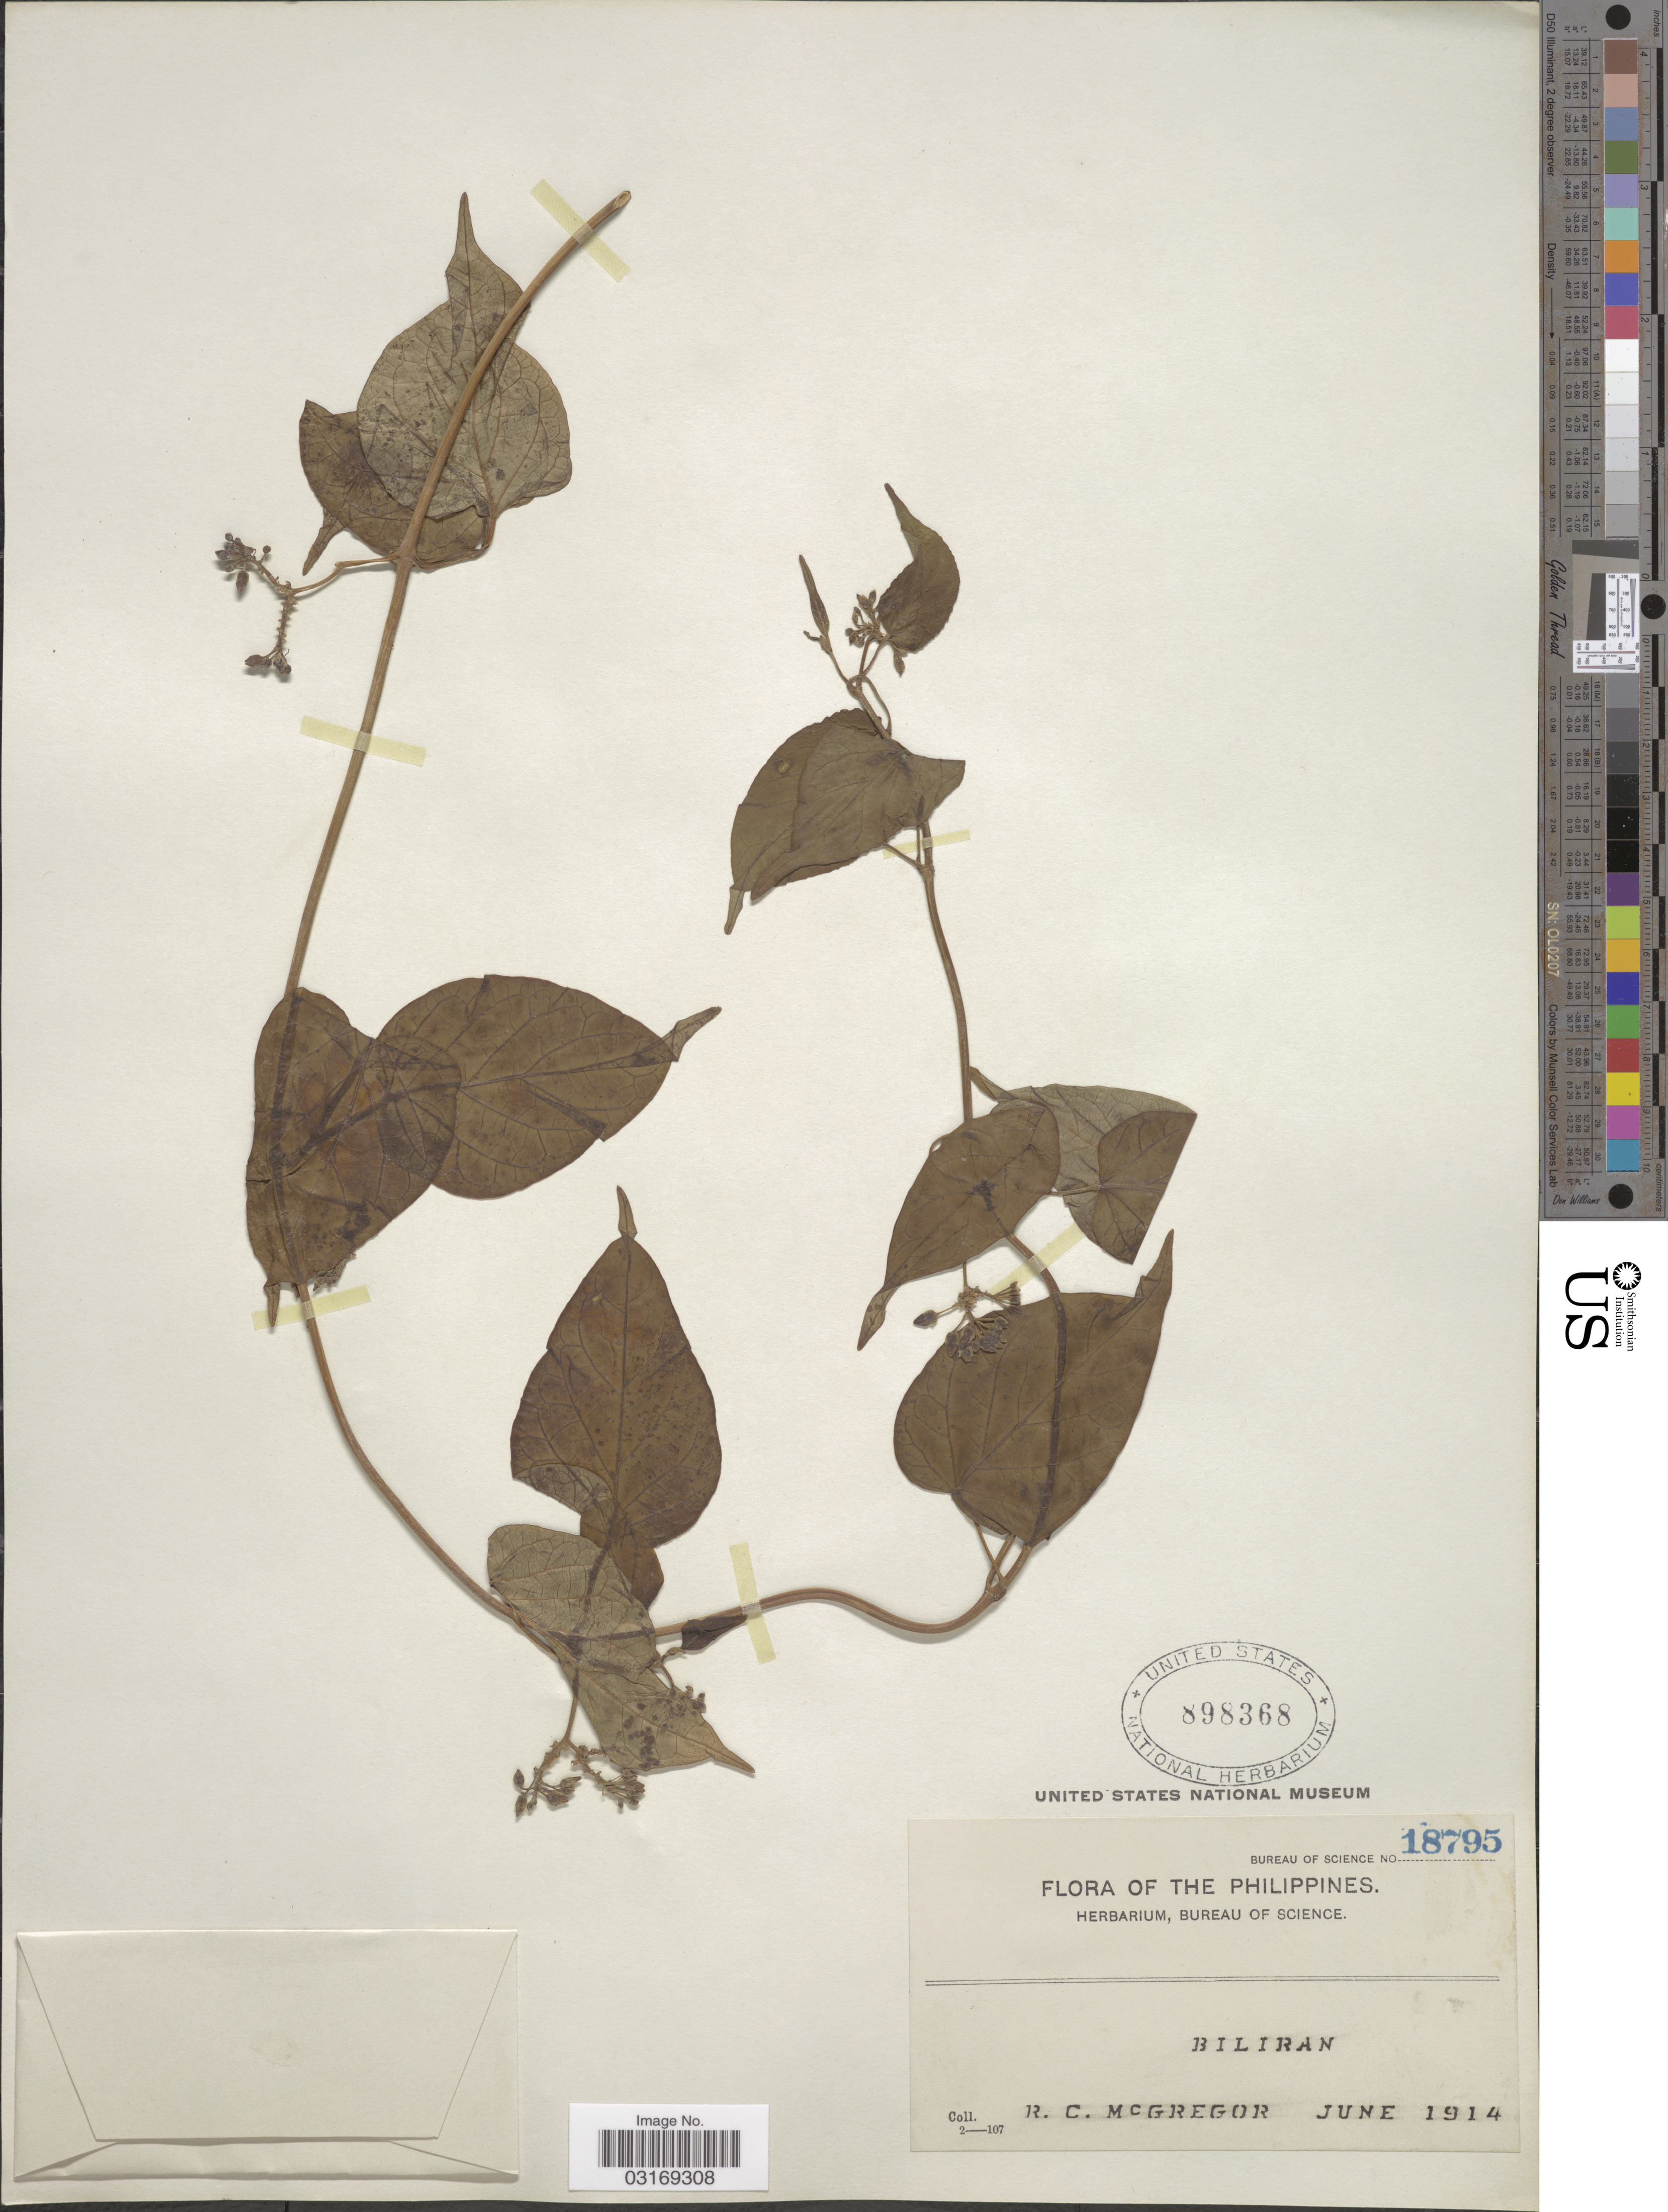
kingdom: Plantae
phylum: Tracheophyta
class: Magnoliopsida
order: Gentianales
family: Apocynaceae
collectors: R. C. McGregor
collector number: Bureau of Science 18795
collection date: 1914-06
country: Philippines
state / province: Eastern Visayas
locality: Biliran.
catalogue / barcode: US 898368